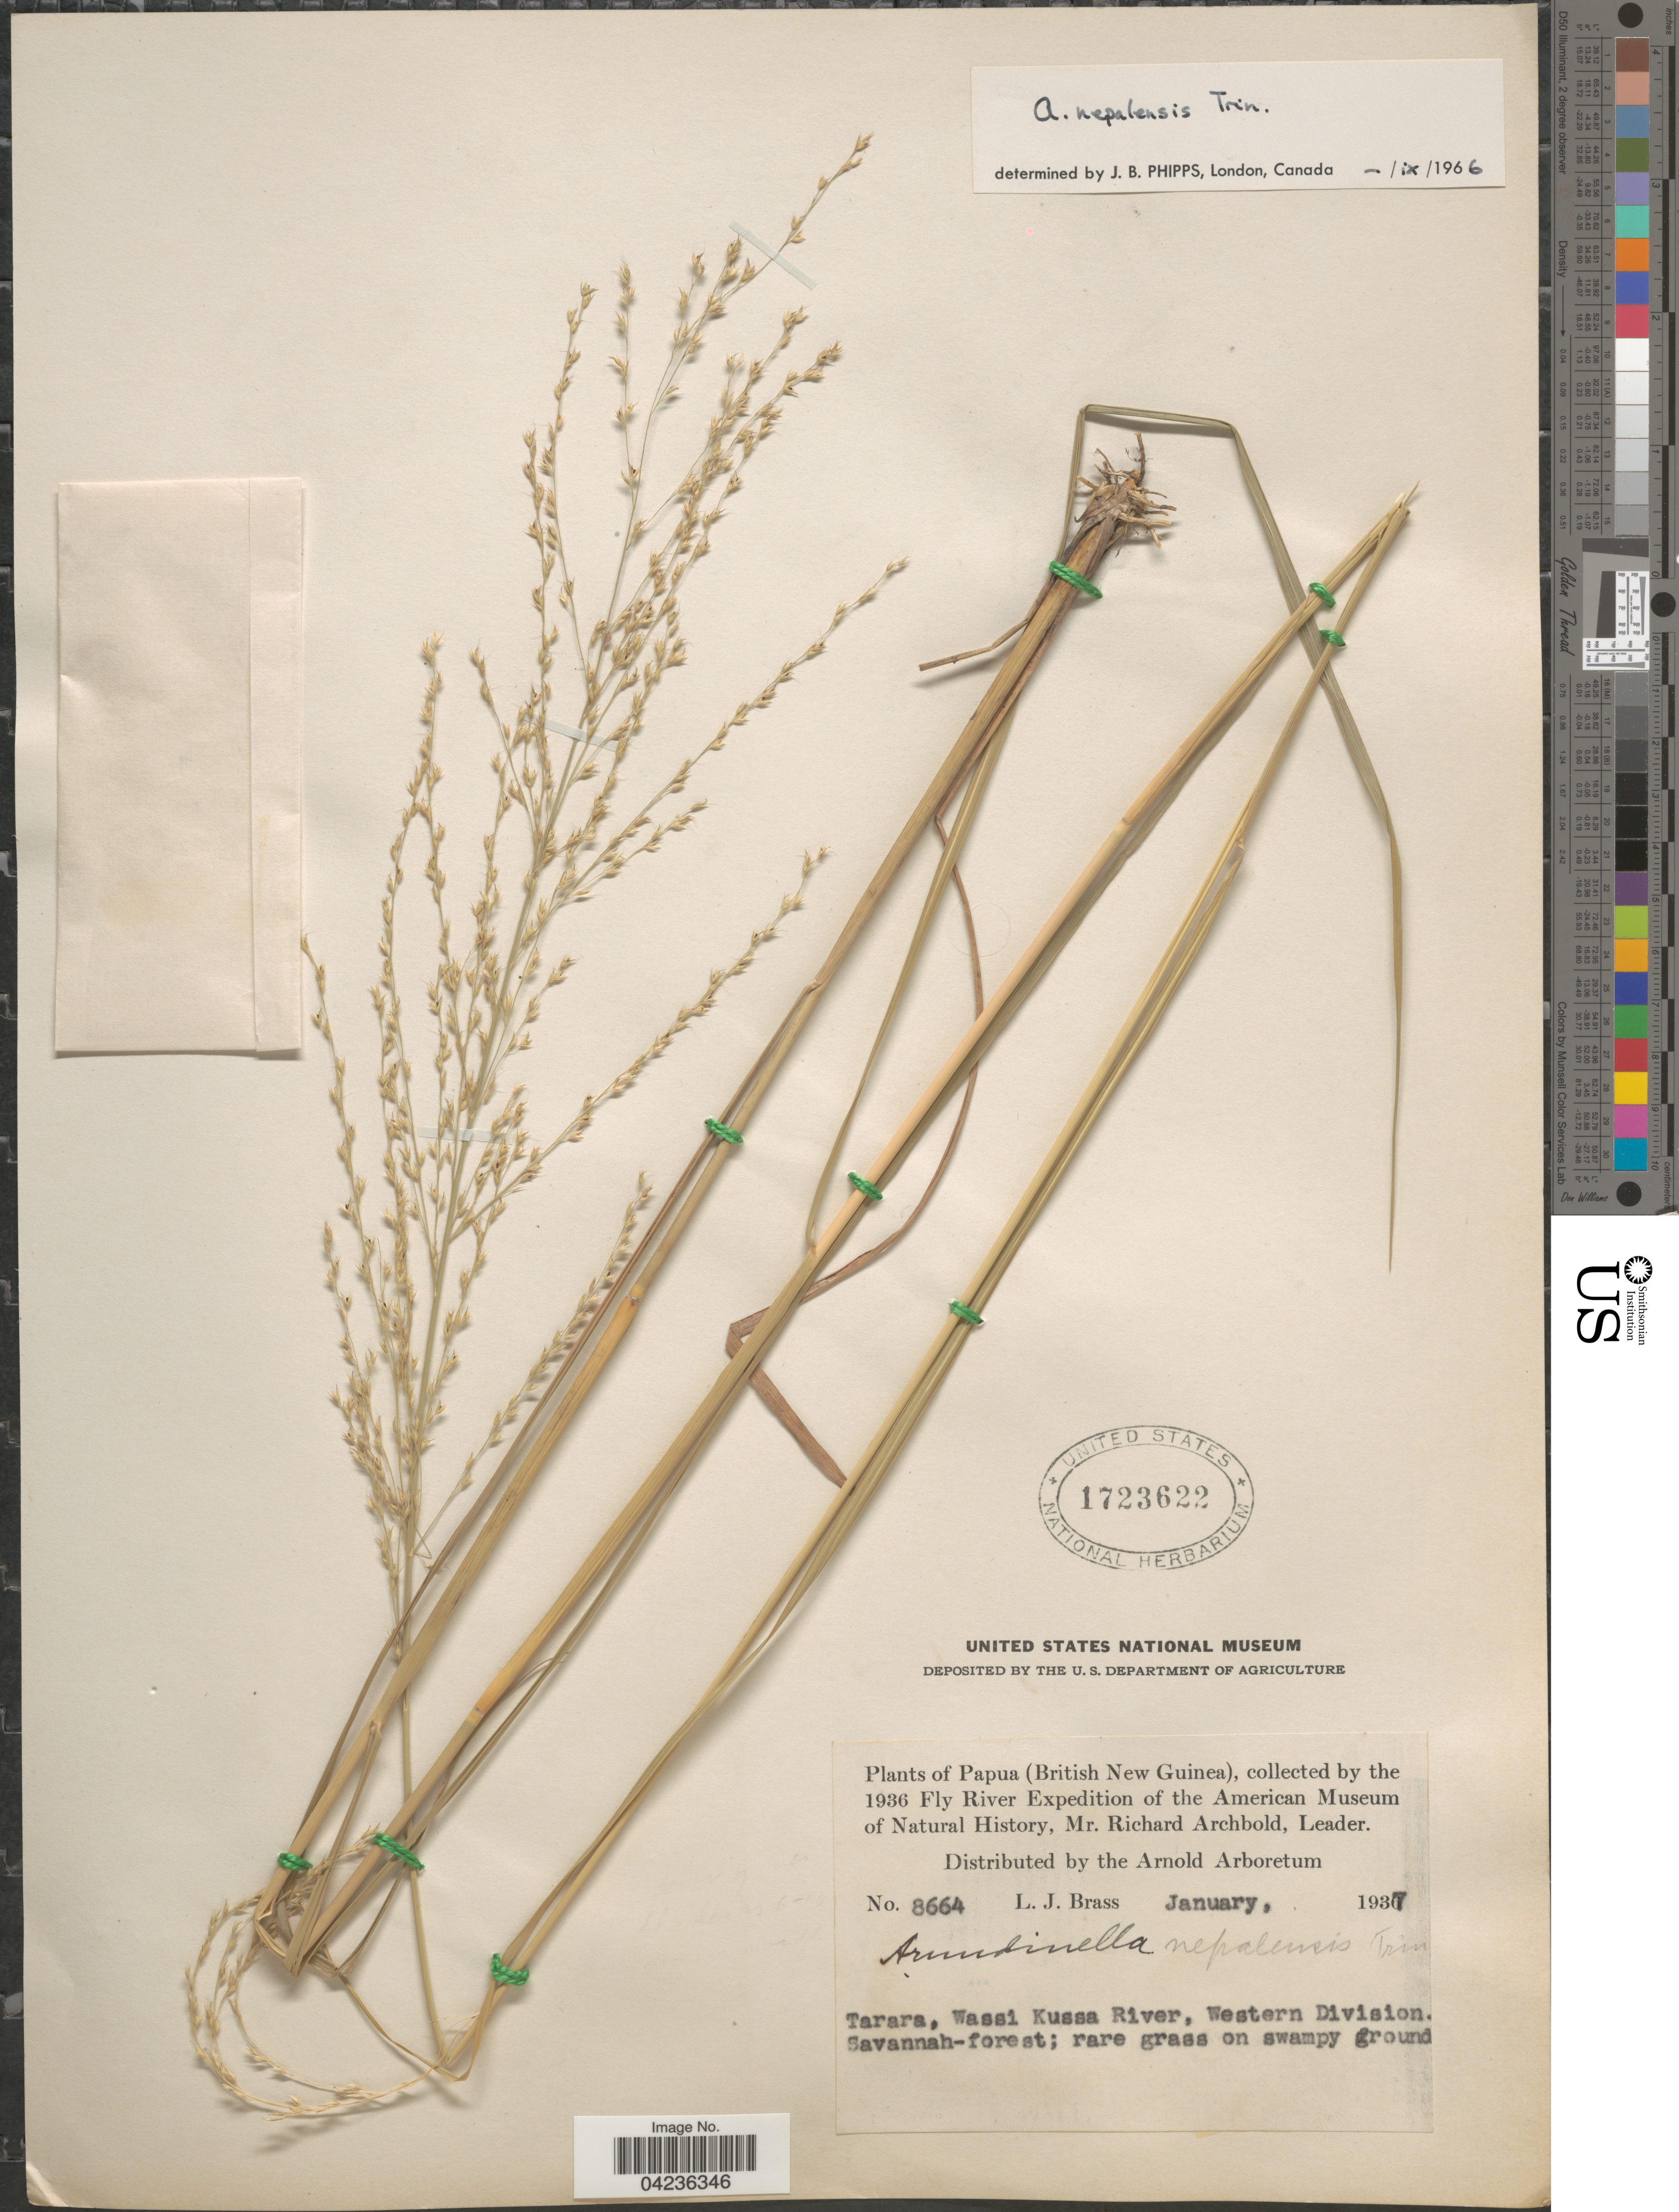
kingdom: Plantae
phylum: Tracheophyta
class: Liliopsida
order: Poales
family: Poaceae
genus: Arundinella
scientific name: Arundinella nepalensis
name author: Trin.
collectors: L. J. Brass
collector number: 8664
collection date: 1937-01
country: Papua New Guinea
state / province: Manus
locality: Papua (British New Guinea). 1936 Fly River Expedition of the American Museum of Natural History. Tarara, Wassi Kussa River, Western Division.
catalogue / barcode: US 1723622